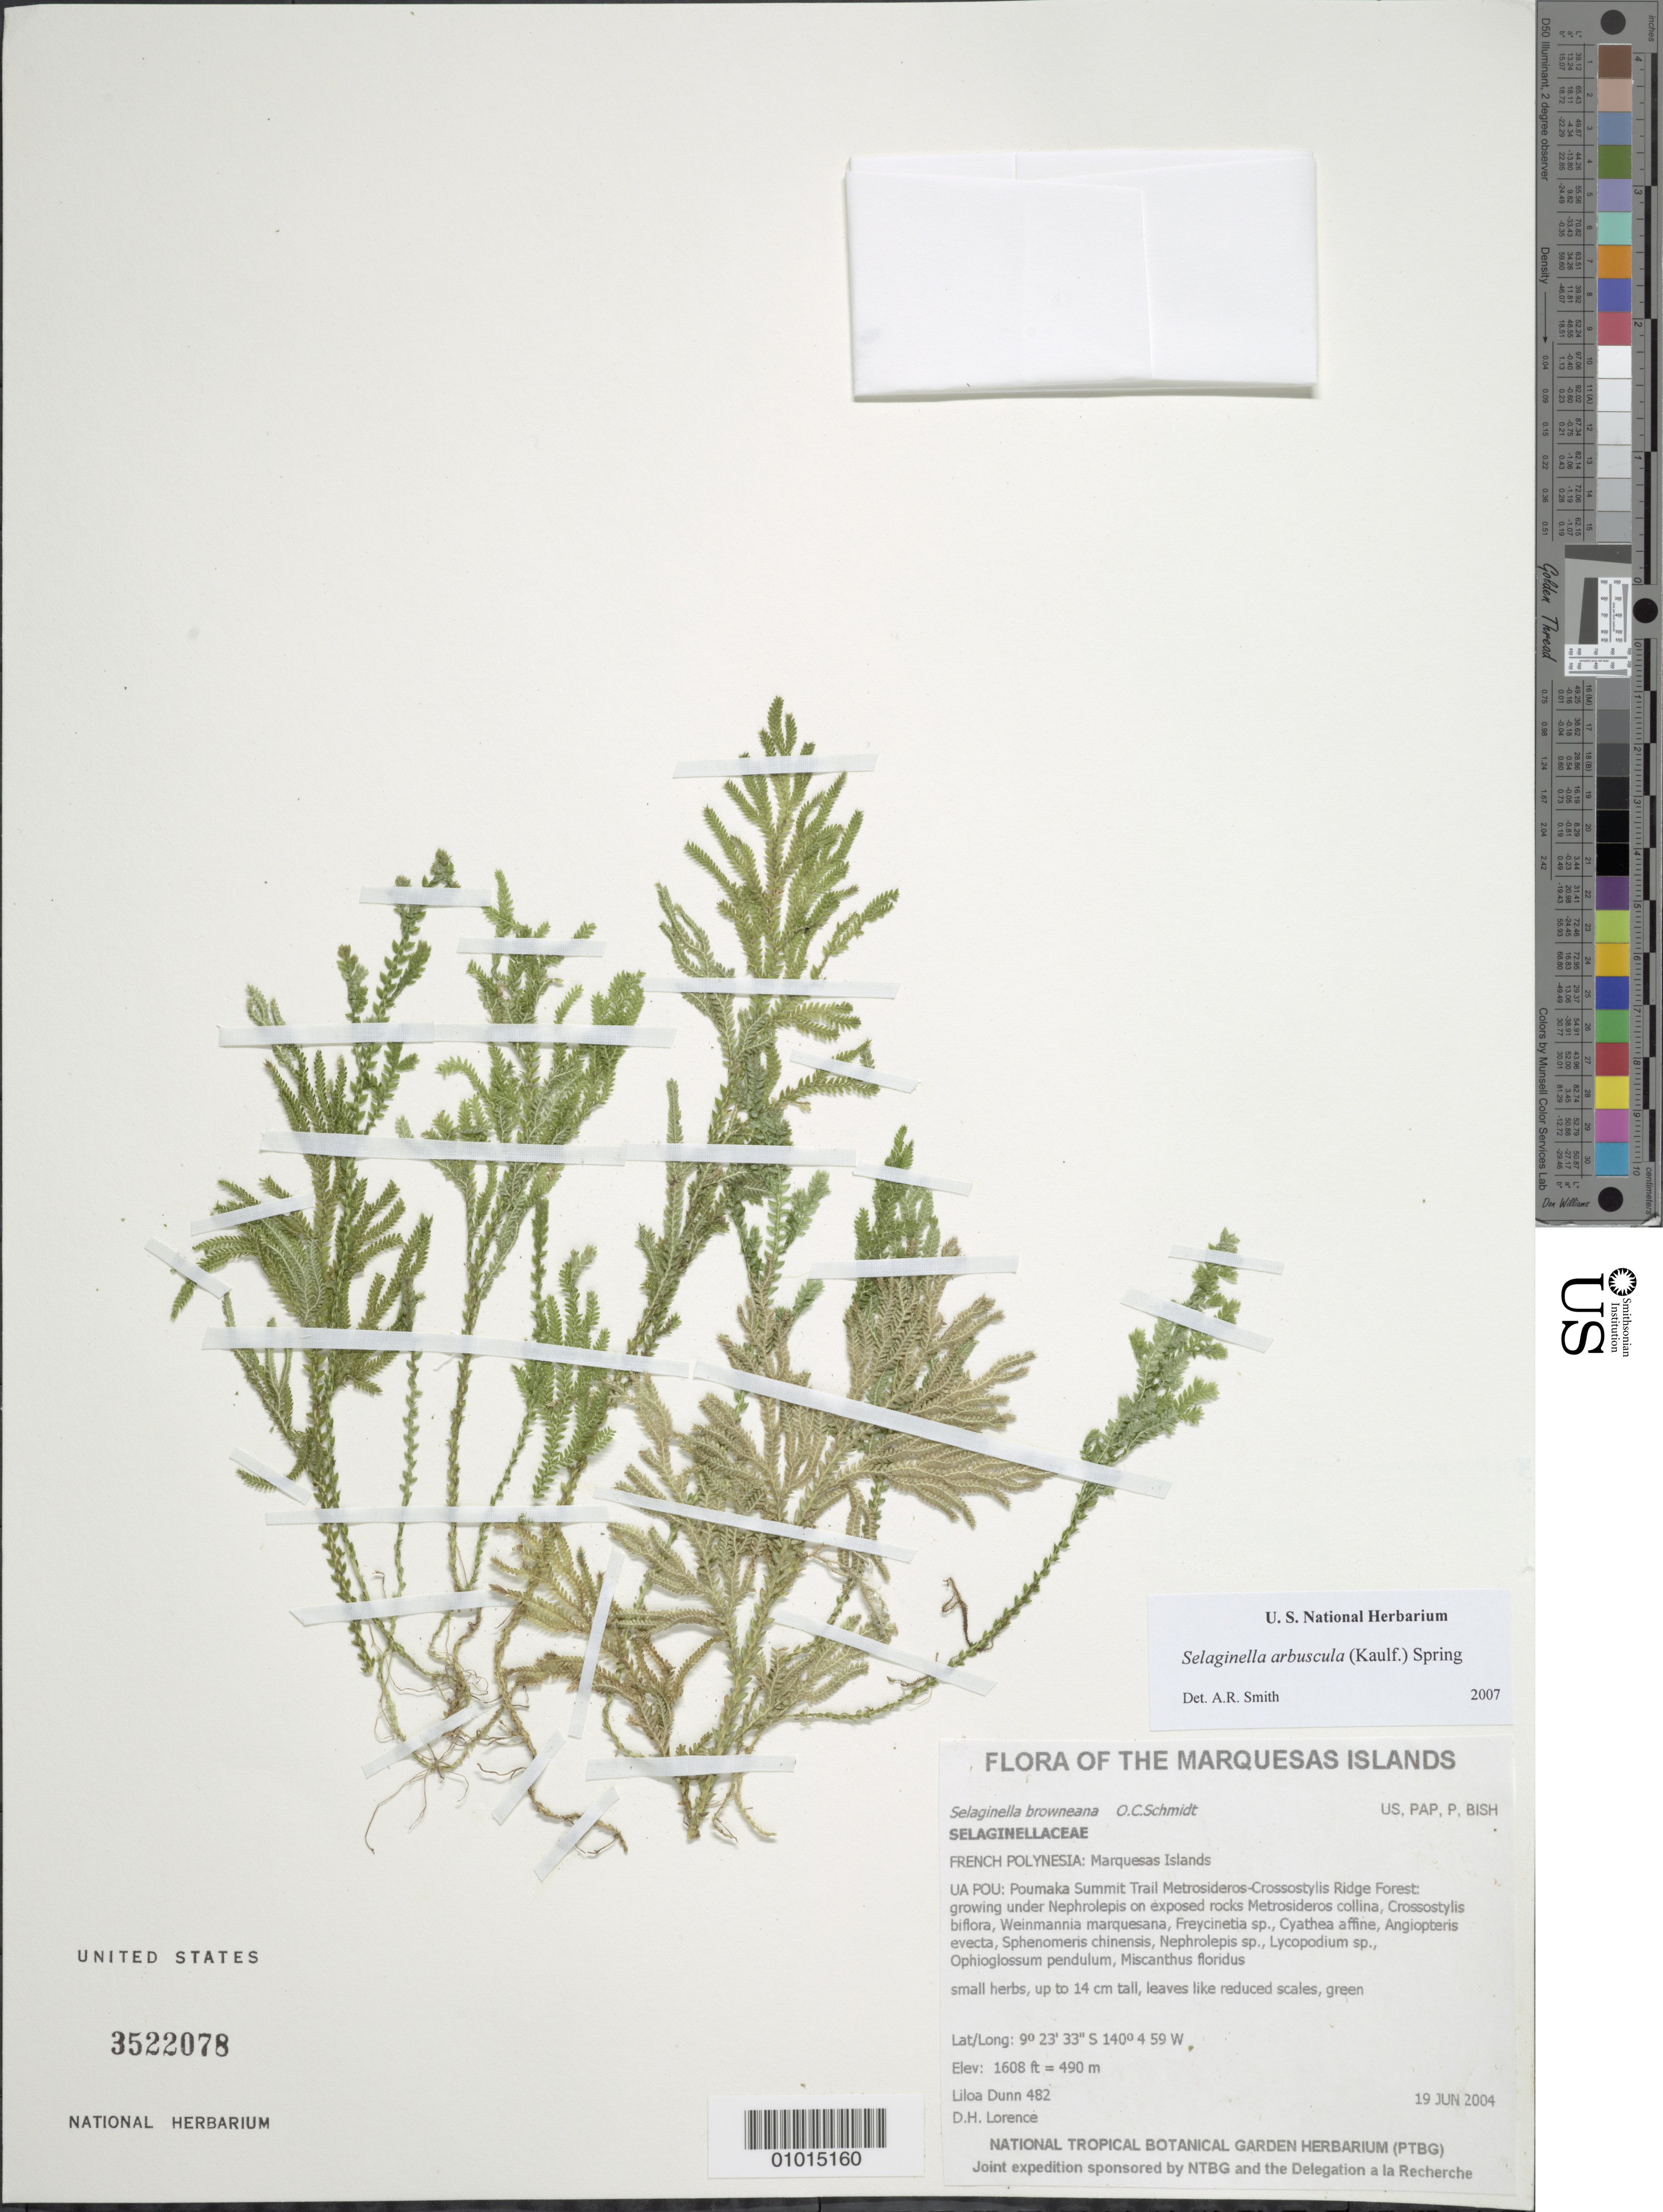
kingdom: Plantae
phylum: Tracheophyta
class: Lycopodiopsida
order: Selaginellales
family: Selaginellaceae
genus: Selaginella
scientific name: Selaginella arbuscula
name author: (Kualf.) Spring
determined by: Lorence, David H., (PTBG), National Tropical Botanical Garden (UNITED STATES)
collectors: L. Dunn & D. Lorence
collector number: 482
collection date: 2004-06-19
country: French Polynesia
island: Ua Pou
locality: Poumaka Summit Trail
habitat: Metrosideros - Crossostylis Ridge Forest: growing under Nephrolepis on exposed rocks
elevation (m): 490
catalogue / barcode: US 3522078